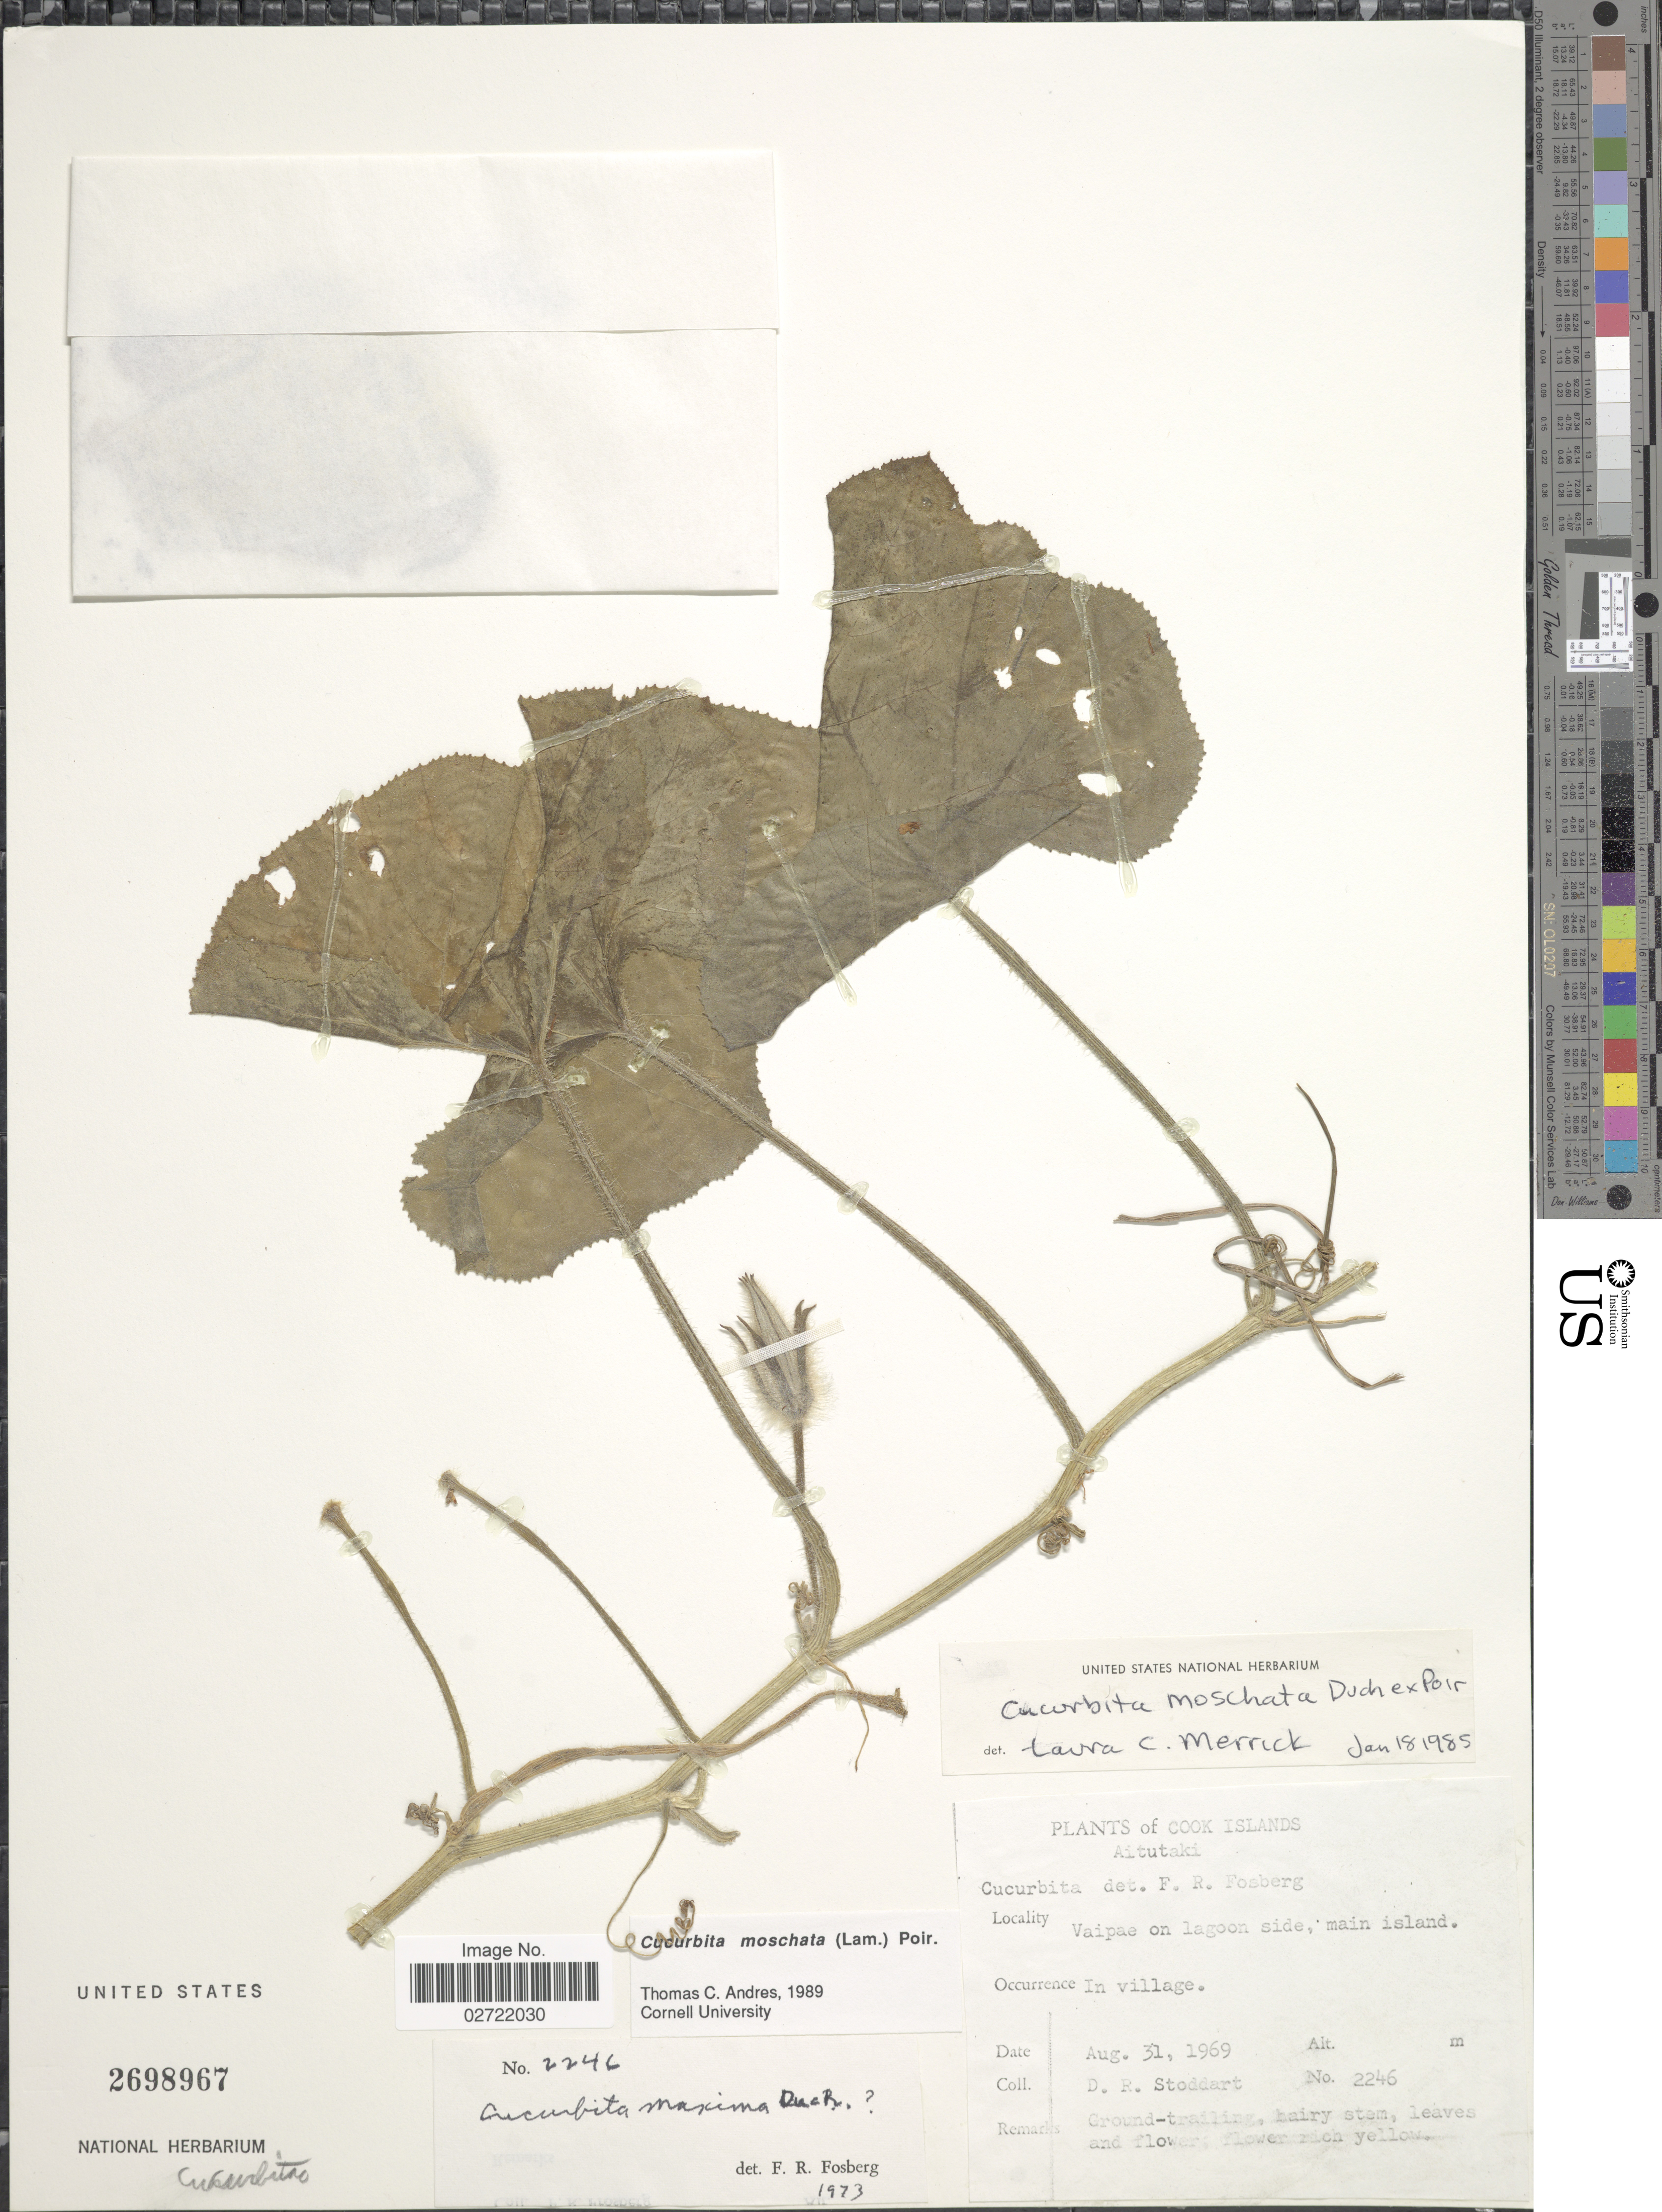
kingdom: Plantae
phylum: Tracheophyta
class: Magnoliopsida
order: Cucurbitales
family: Cucurbitaceae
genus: Cucurbita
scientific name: Cucurbita moschata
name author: (Duch.) Poir.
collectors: D. R. Stoddart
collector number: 2246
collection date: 1969-08-31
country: Cook Islands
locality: Aitutaki, Vaipae on lagoon side, main island, In village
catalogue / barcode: US 2698967